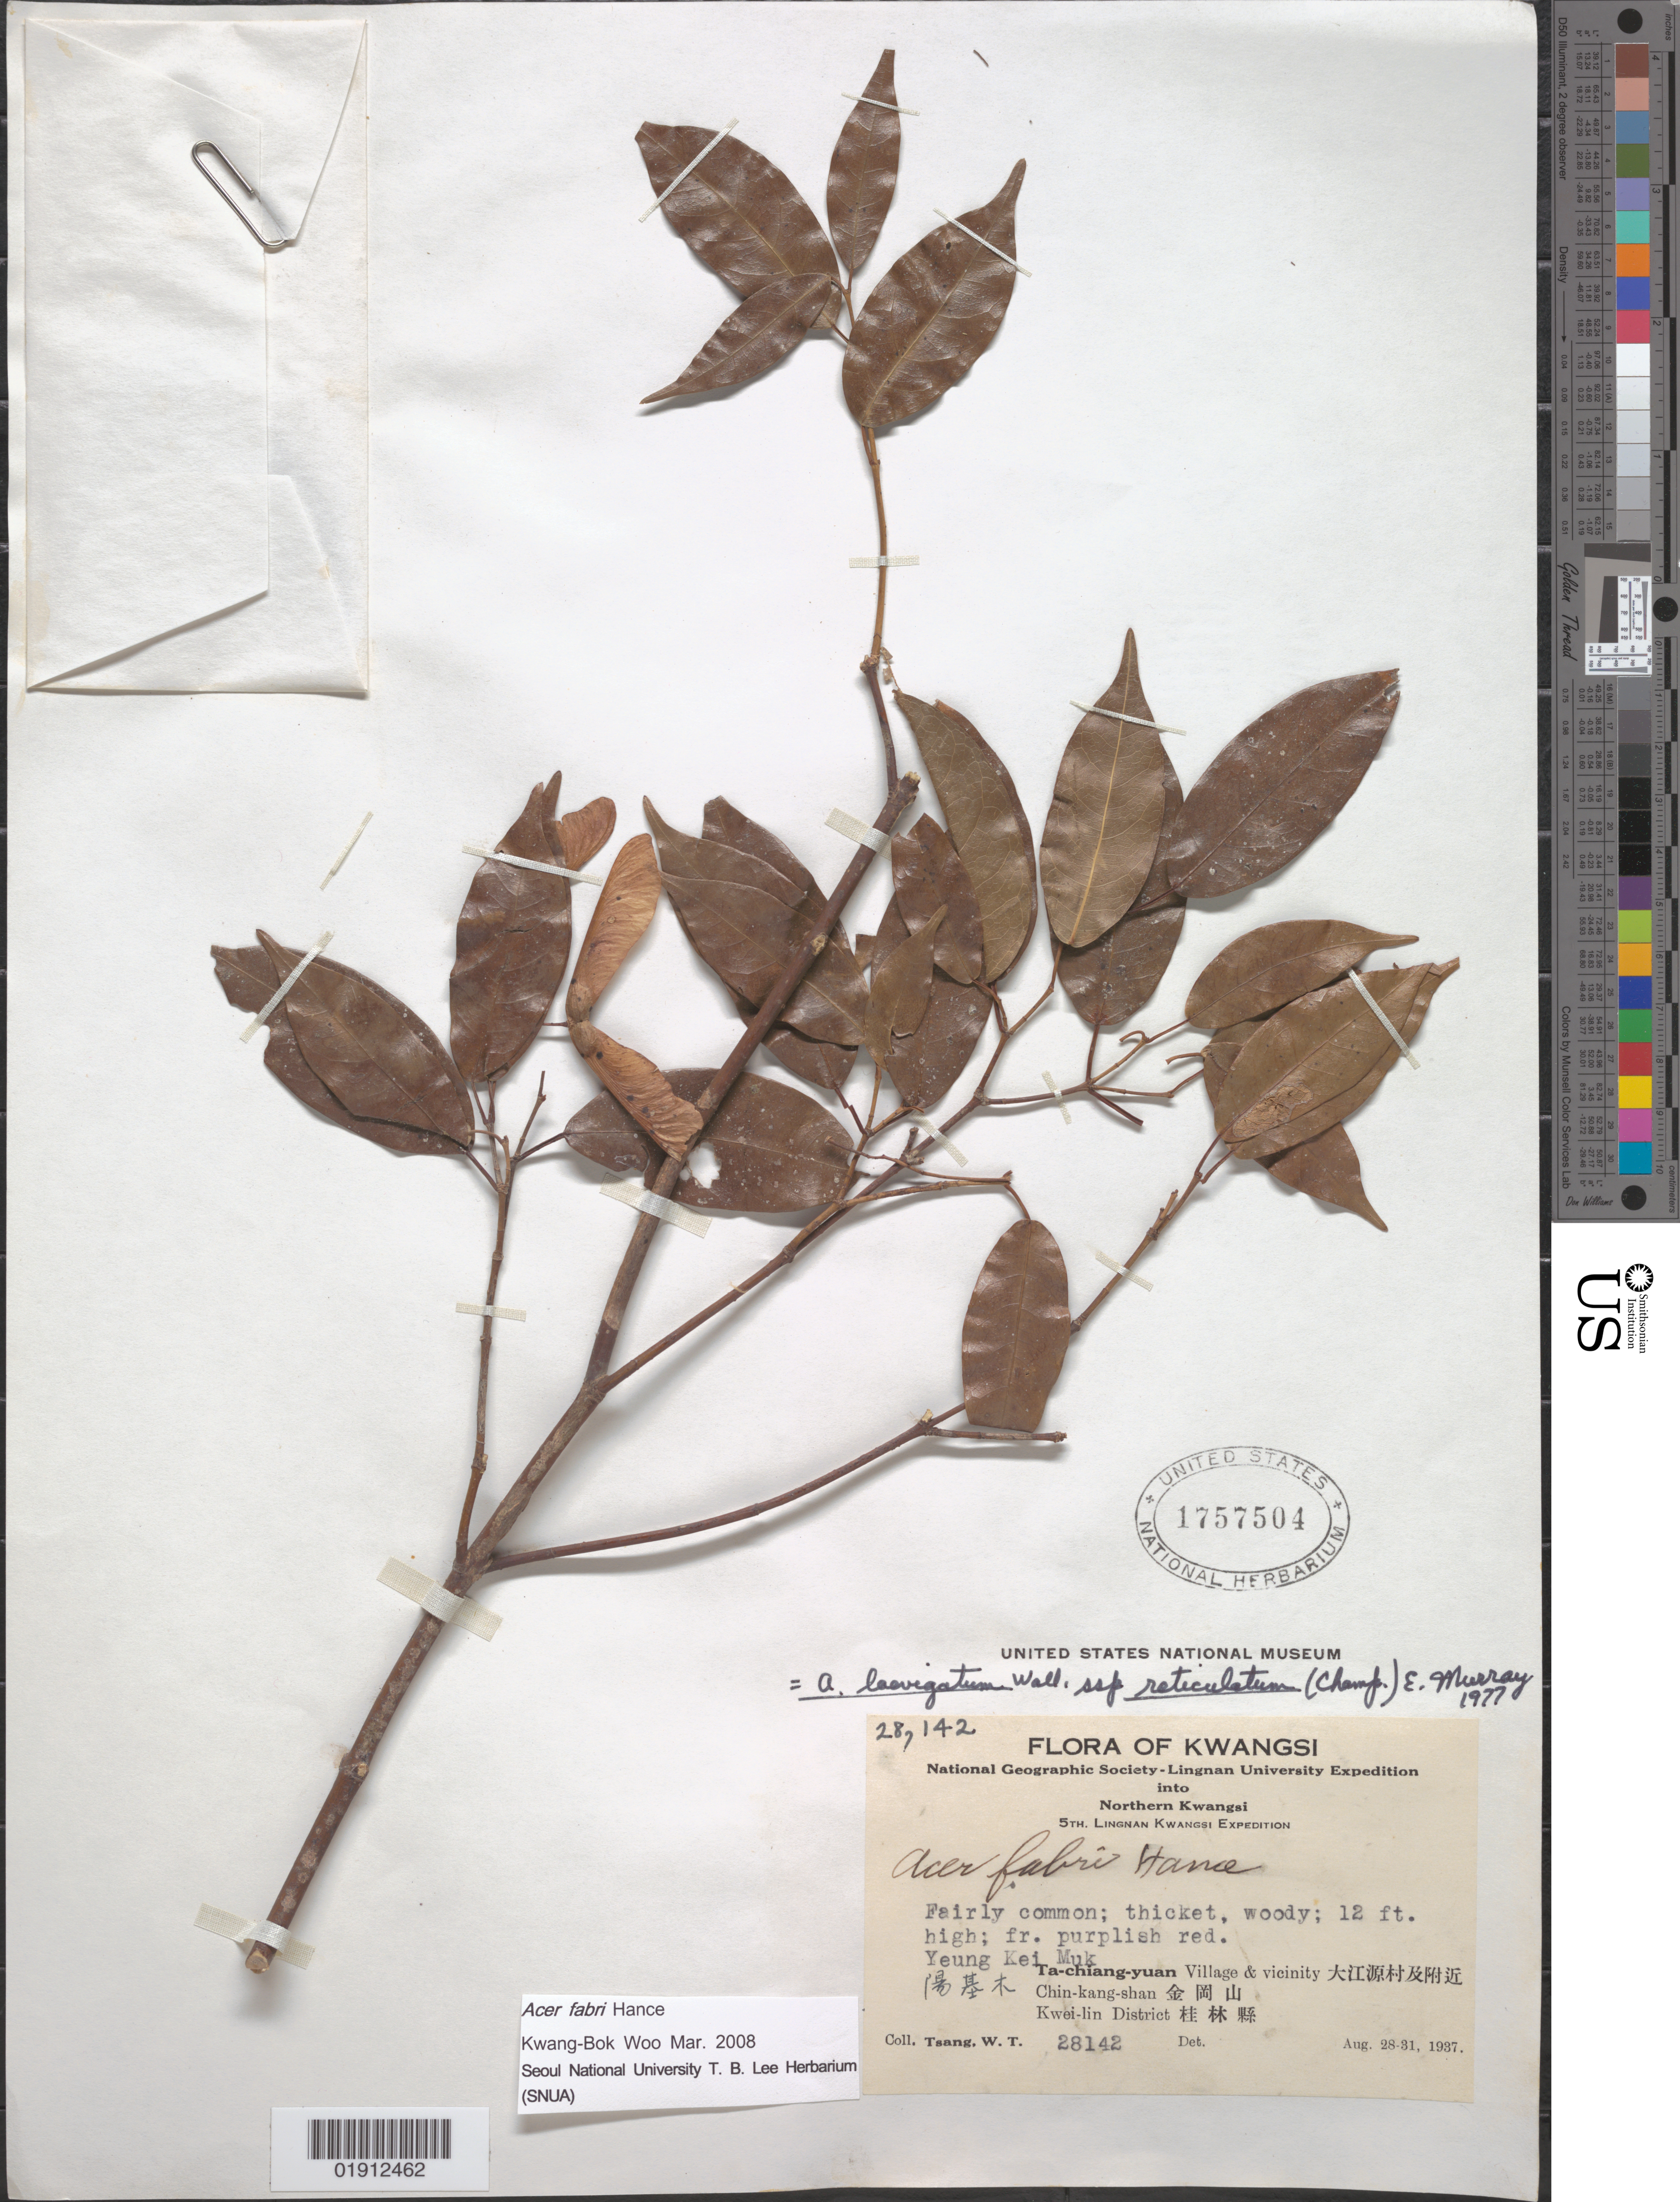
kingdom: Plantae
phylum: Tracheophyta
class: Magnoliopsida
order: Sapindales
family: Sapindaceae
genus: Acer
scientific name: Acer fabri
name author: Hance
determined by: Woo, K. B.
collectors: W. T. Tsang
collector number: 28142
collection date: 1937-08-28/1937-08-31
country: China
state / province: Guangxi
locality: Kwangsi [Guangxi], Ta-chiang-yuan Village and vicinity. Chin-kang-shan, Kwei-lin District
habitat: Fairly common; thicket, woody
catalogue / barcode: US 1757504